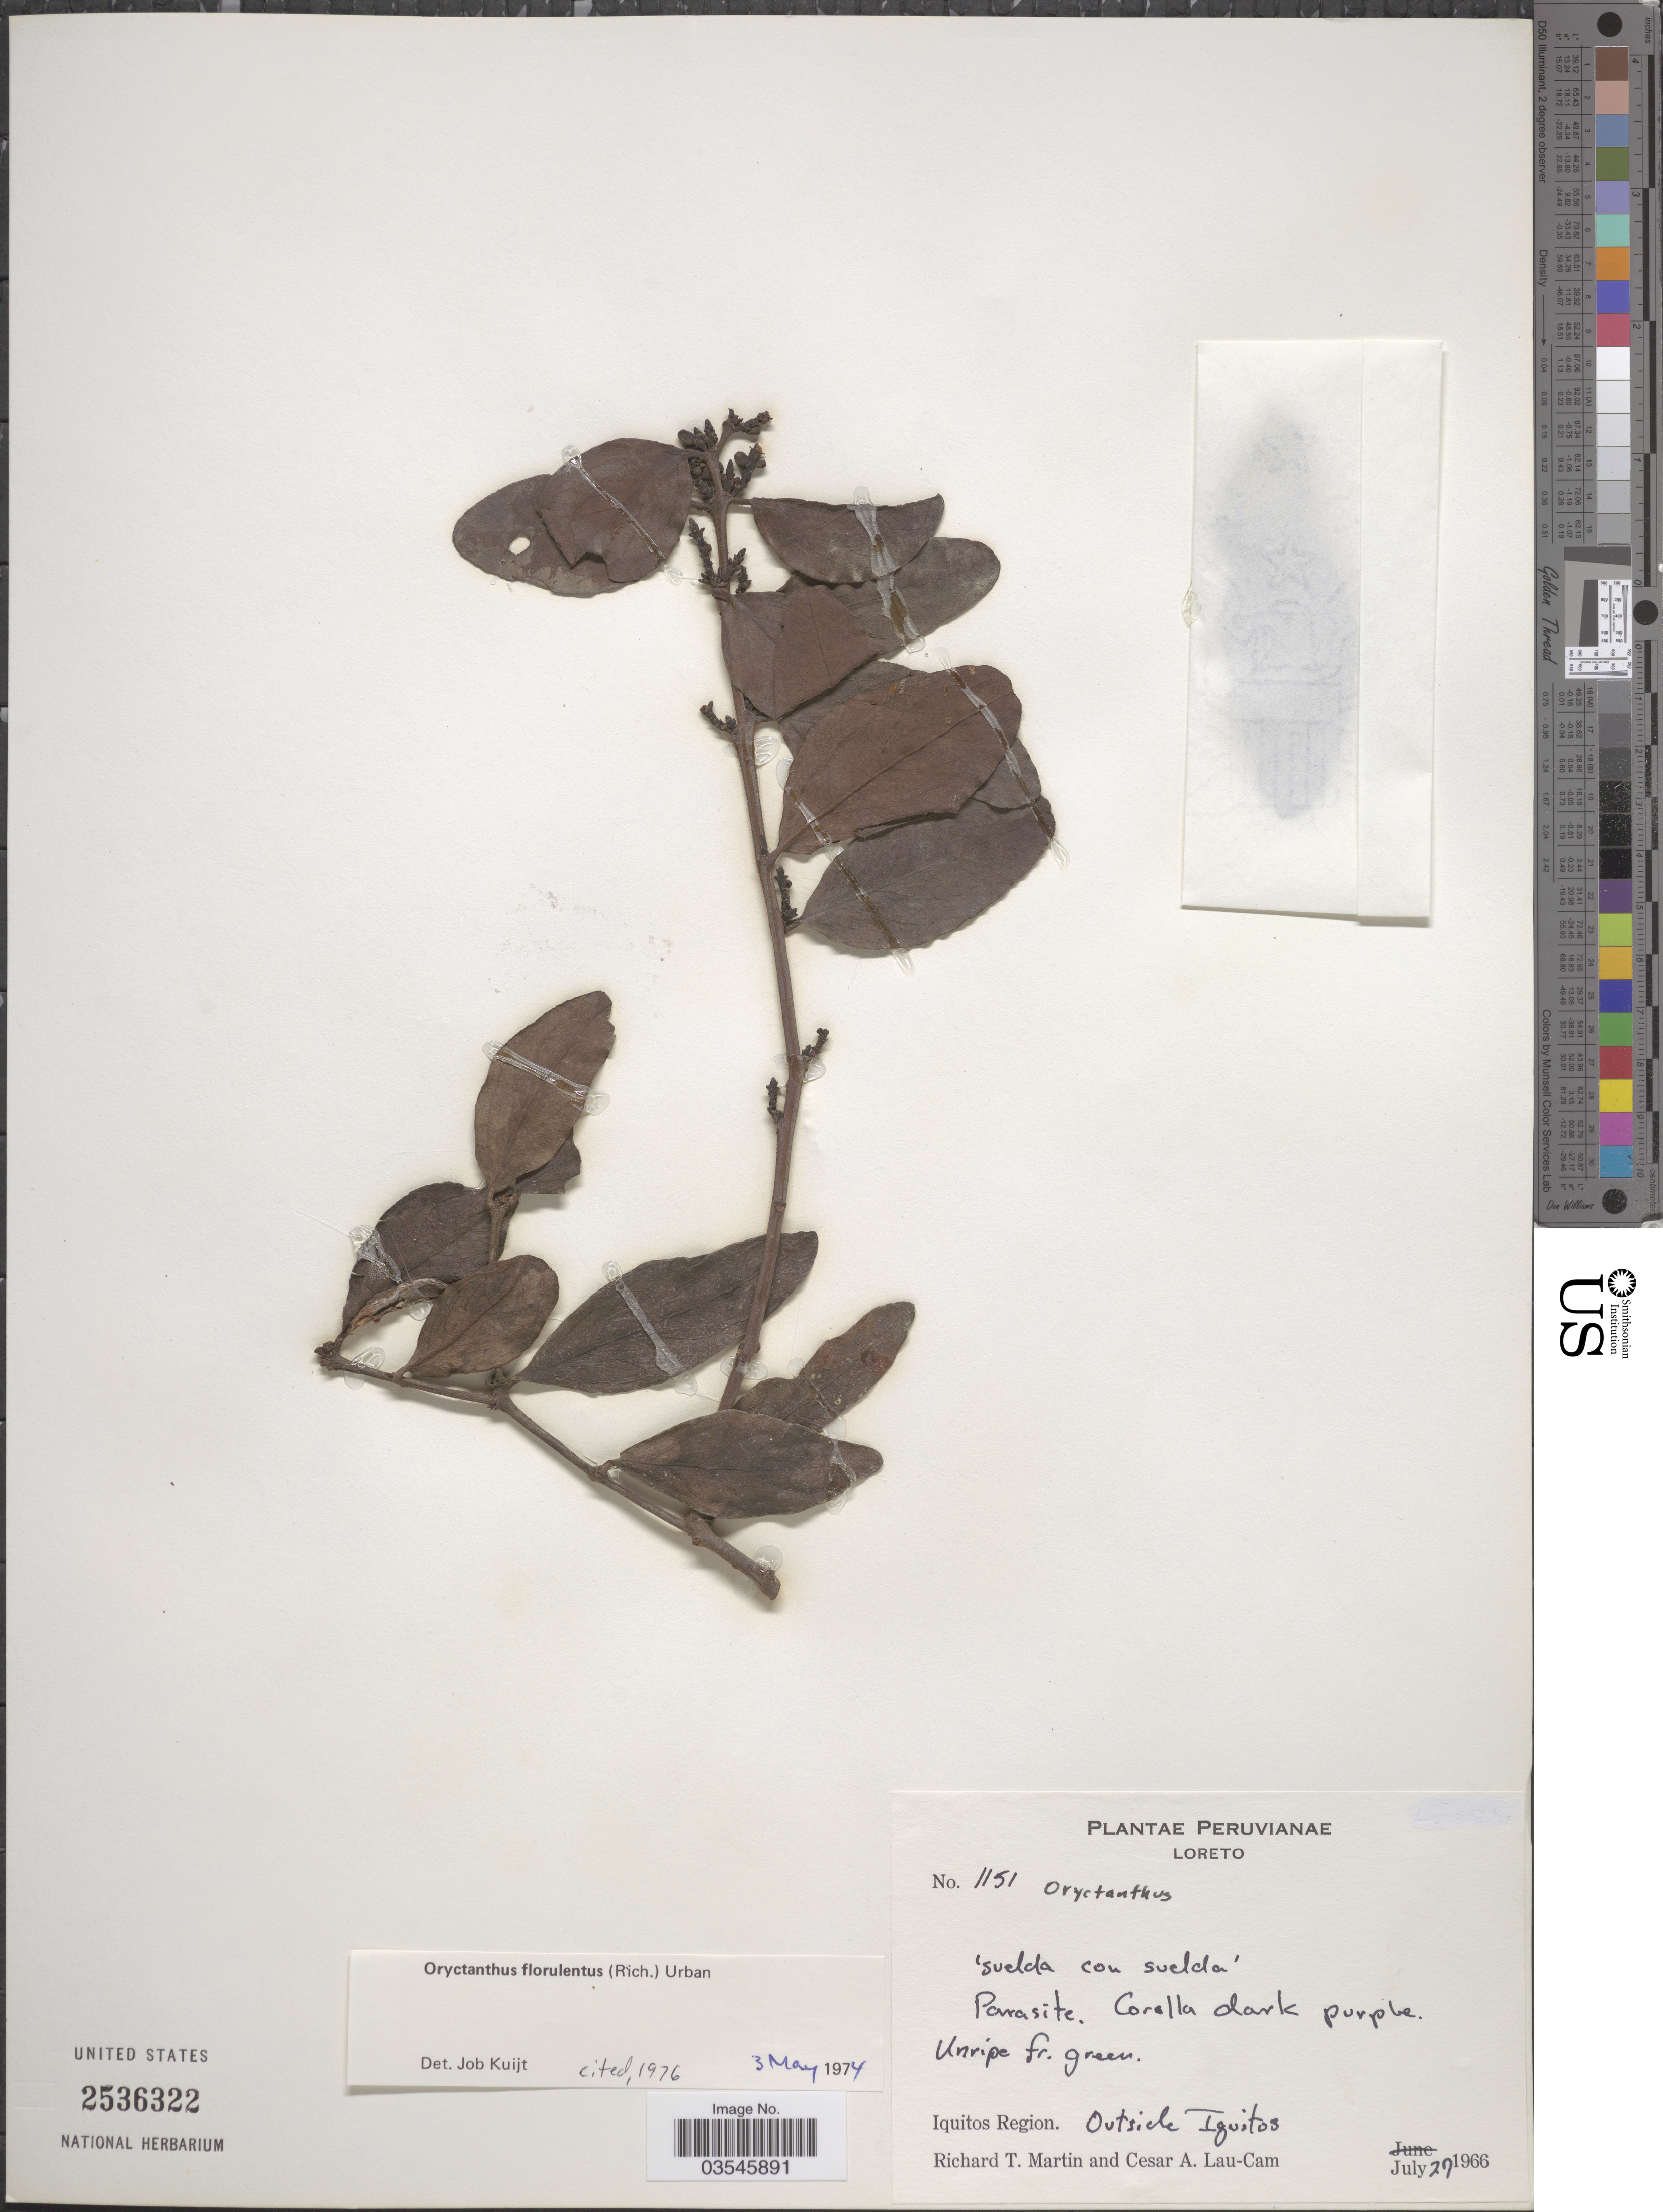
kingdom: Plantae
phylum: Tracheophyta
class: Magnoliopsida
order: Santalales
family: Loranthaceae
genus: Oryctanthus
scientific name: Oryctanthus florulentus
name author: (Rich.) Tiegh.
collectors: R. T. Martin & C. Lau-Cam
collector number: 1151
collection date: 1966-07-27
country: Peru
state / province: Loreto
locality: Iquitos Region. Outside Iquitos.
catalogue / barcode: US 2536322